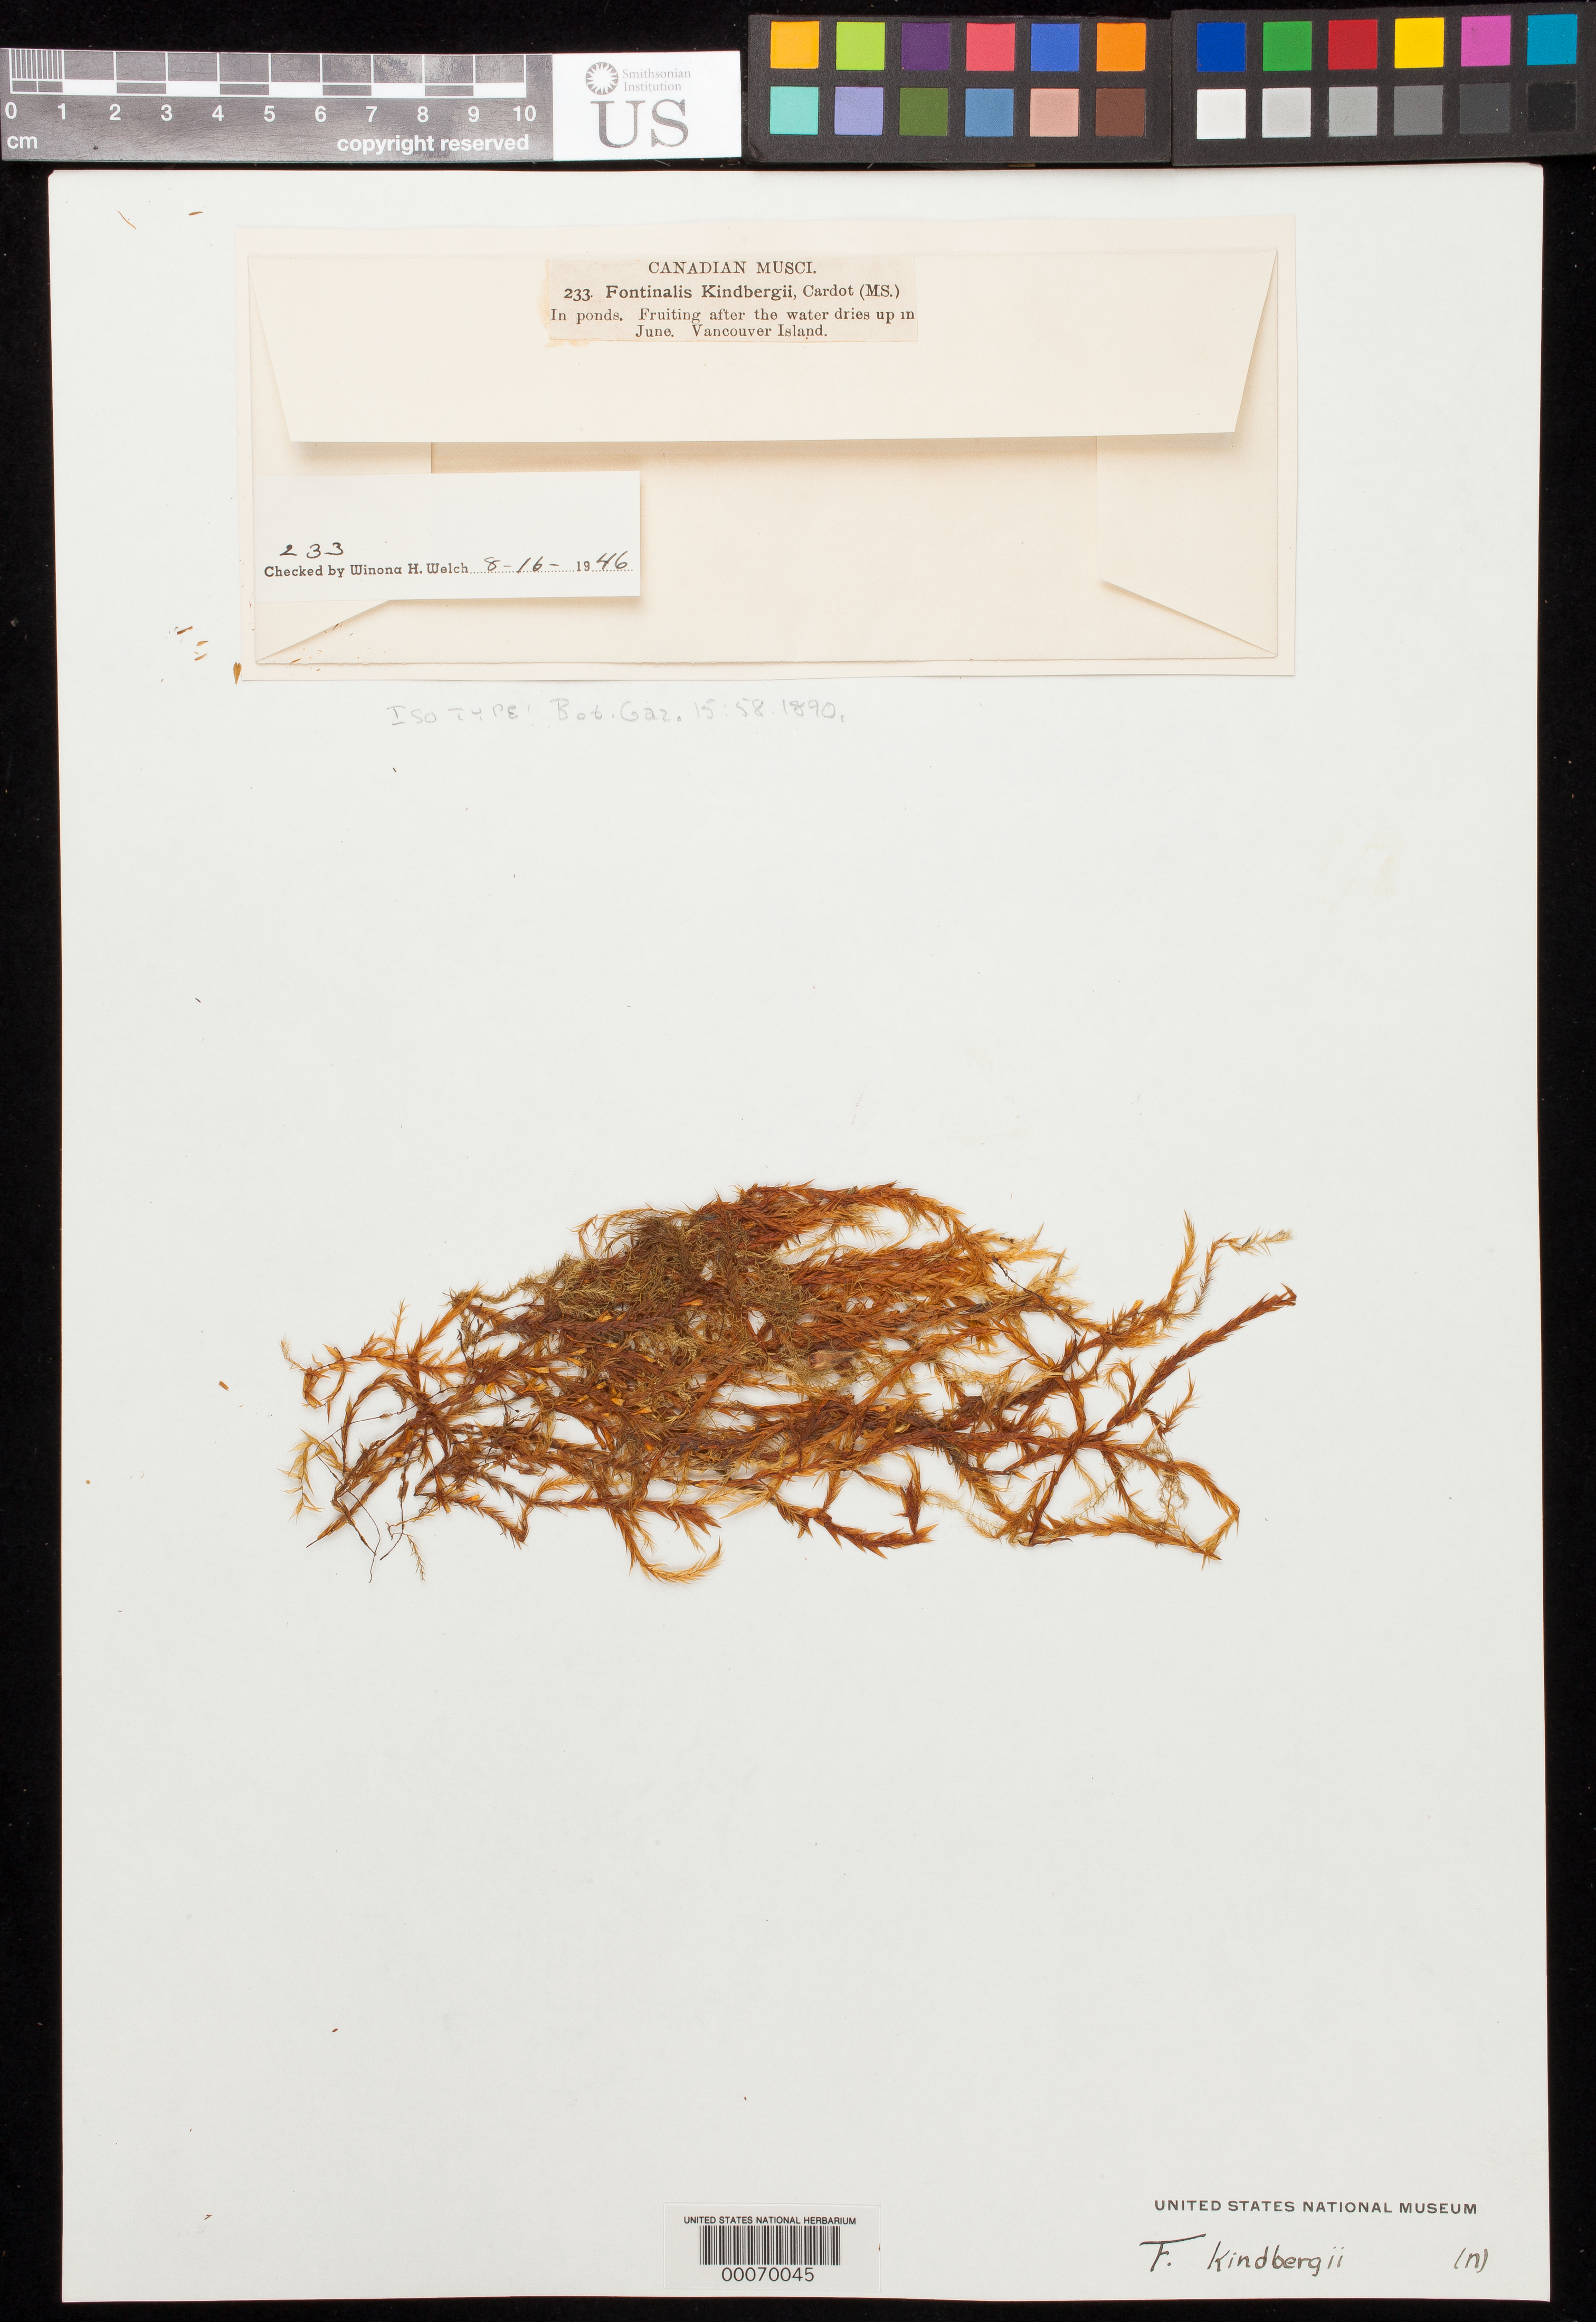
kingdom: Plantae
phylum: Bryophyta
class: Bryopsida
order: Hypnales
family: Fontinalaceae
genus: Fontinalis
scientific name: Fontinalis kindbergii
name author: Renauld & Cardot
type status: Isotype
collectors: J. Macoun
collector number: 233 Canad. Musci No.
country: Canada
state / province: British Columbia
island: Vancouver Island